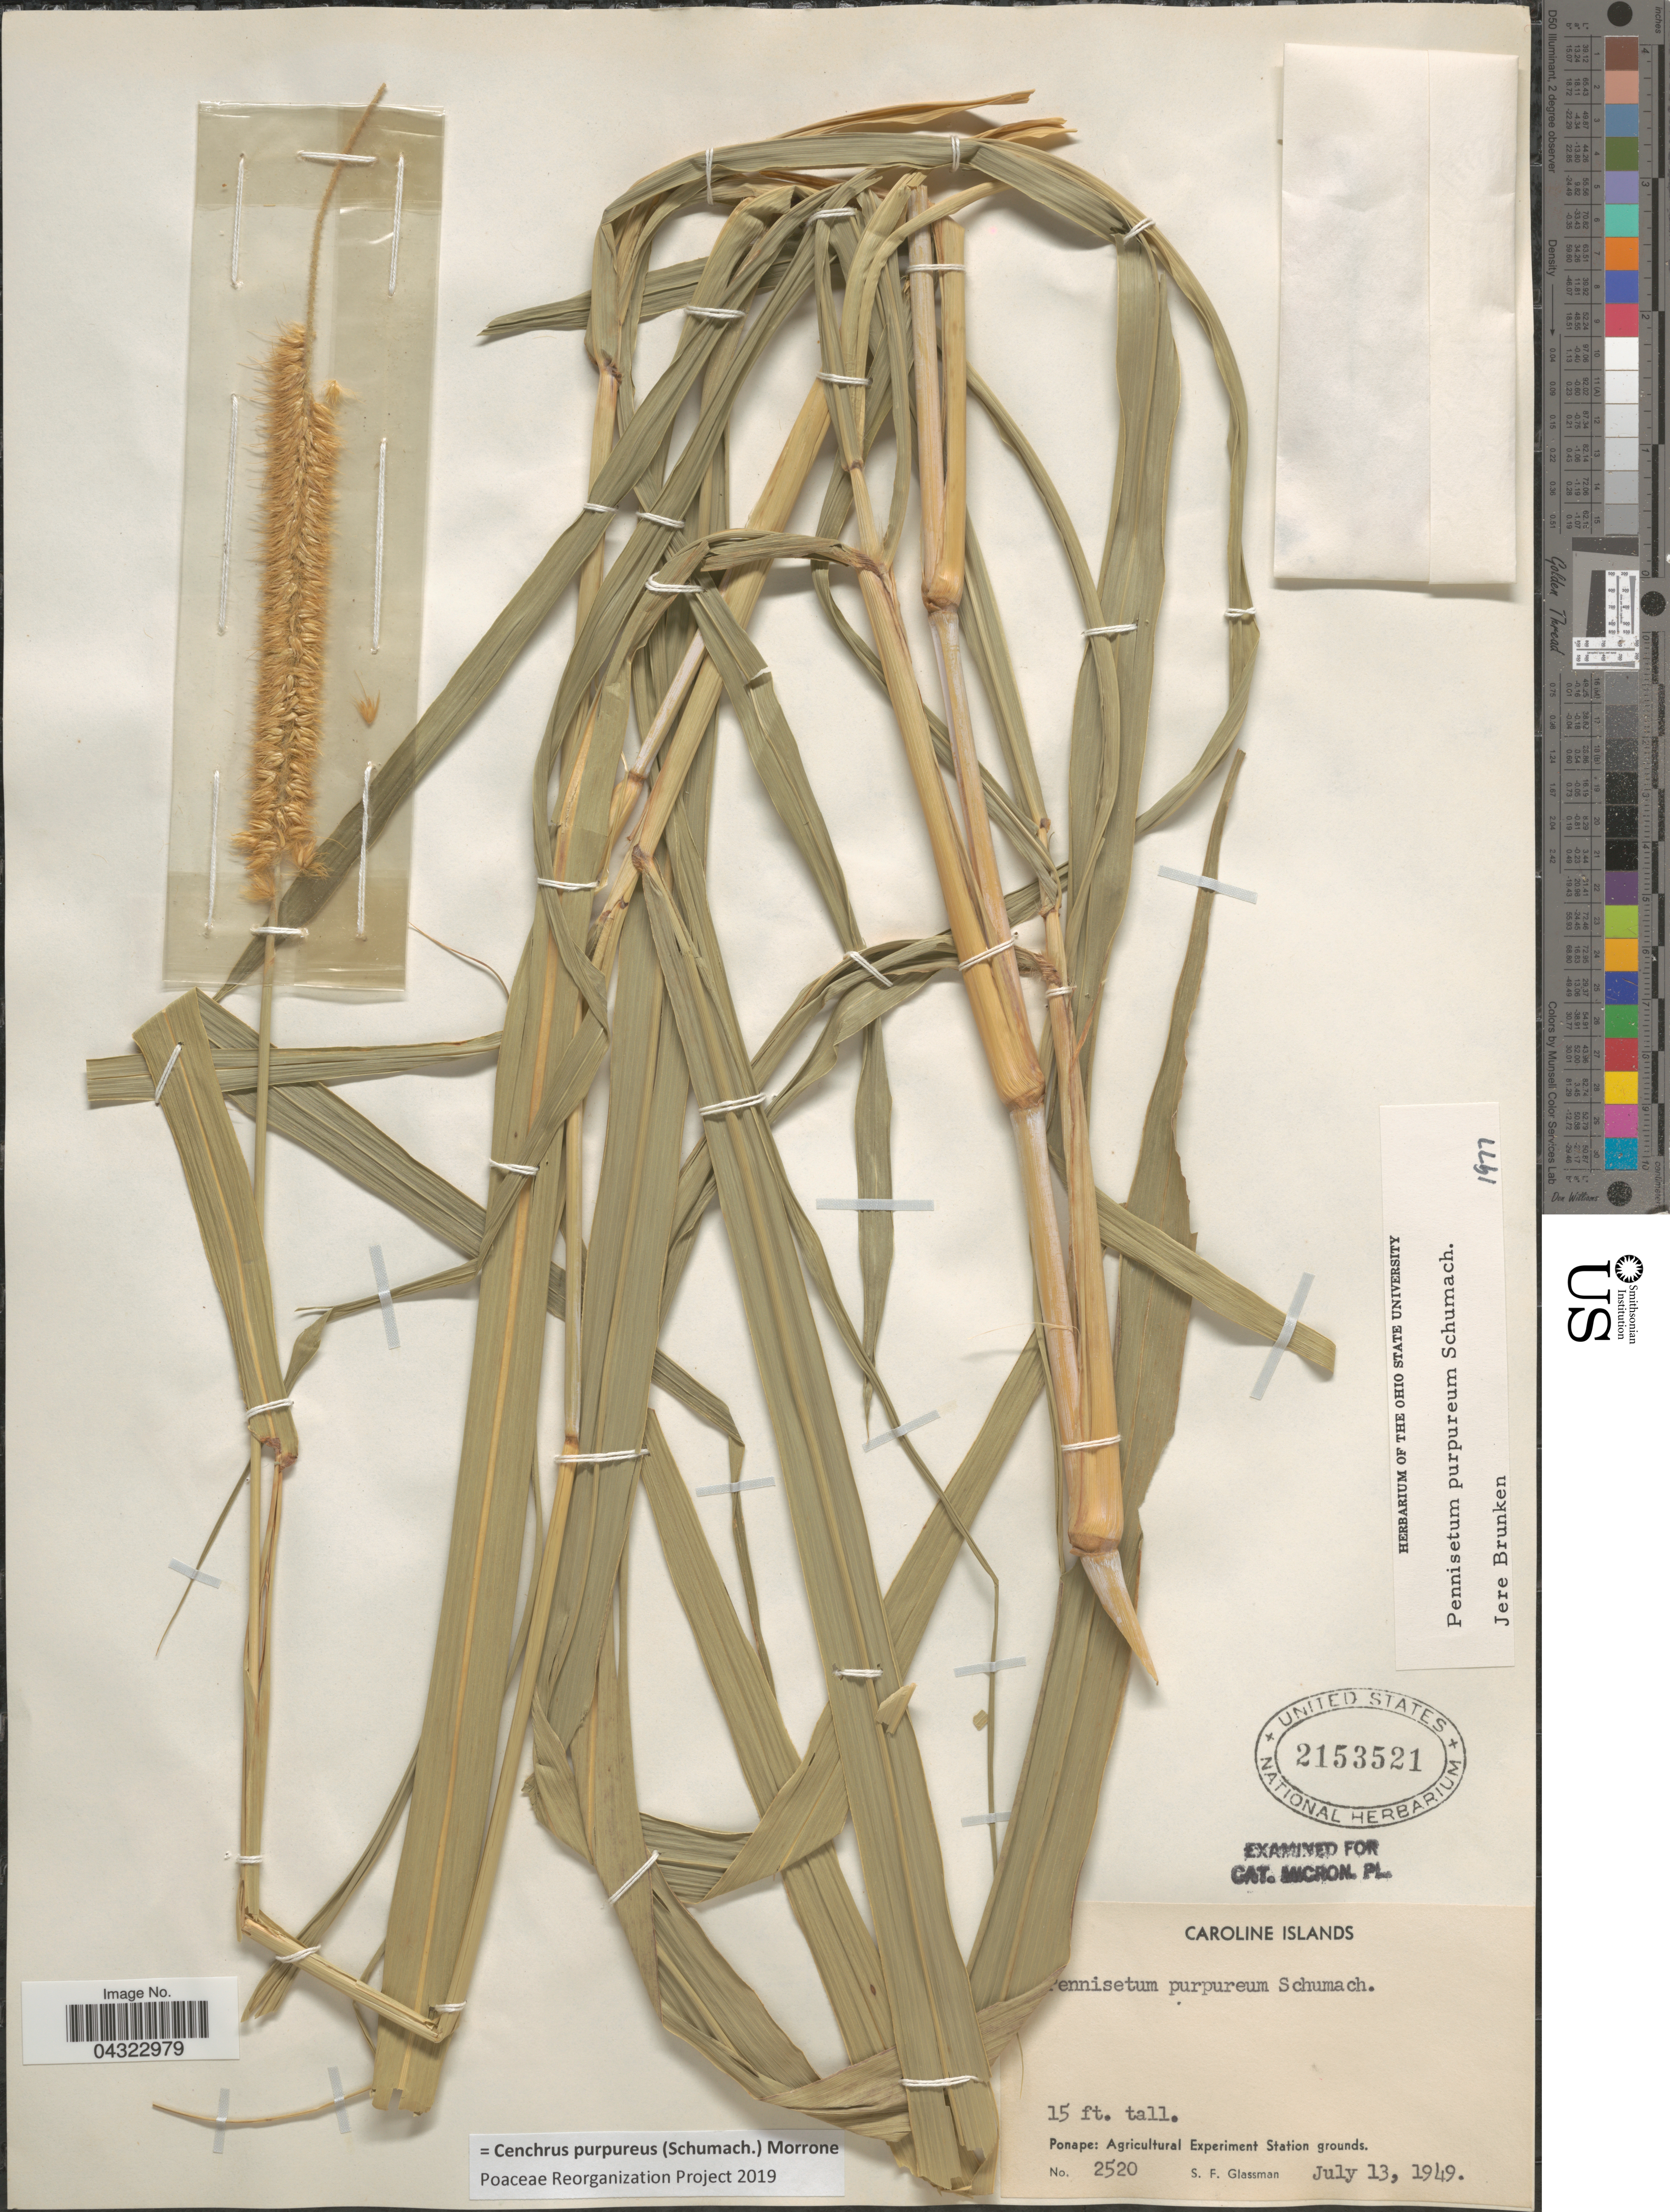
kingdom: Plantae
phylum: Tracheophyta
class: Liliopsida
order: Poales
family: Poaceae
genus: Cenchrus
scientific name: Cenchrus purpureus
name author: (Schumach.) Morrone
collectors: S. F. Glassman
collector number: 2520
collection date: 1949-07-13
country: Micronesia, Federated States of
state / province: Pohnpei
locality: Caroline Islands. Ponape: Agricultural Experiment Station grounds.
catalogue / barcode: US 2153521